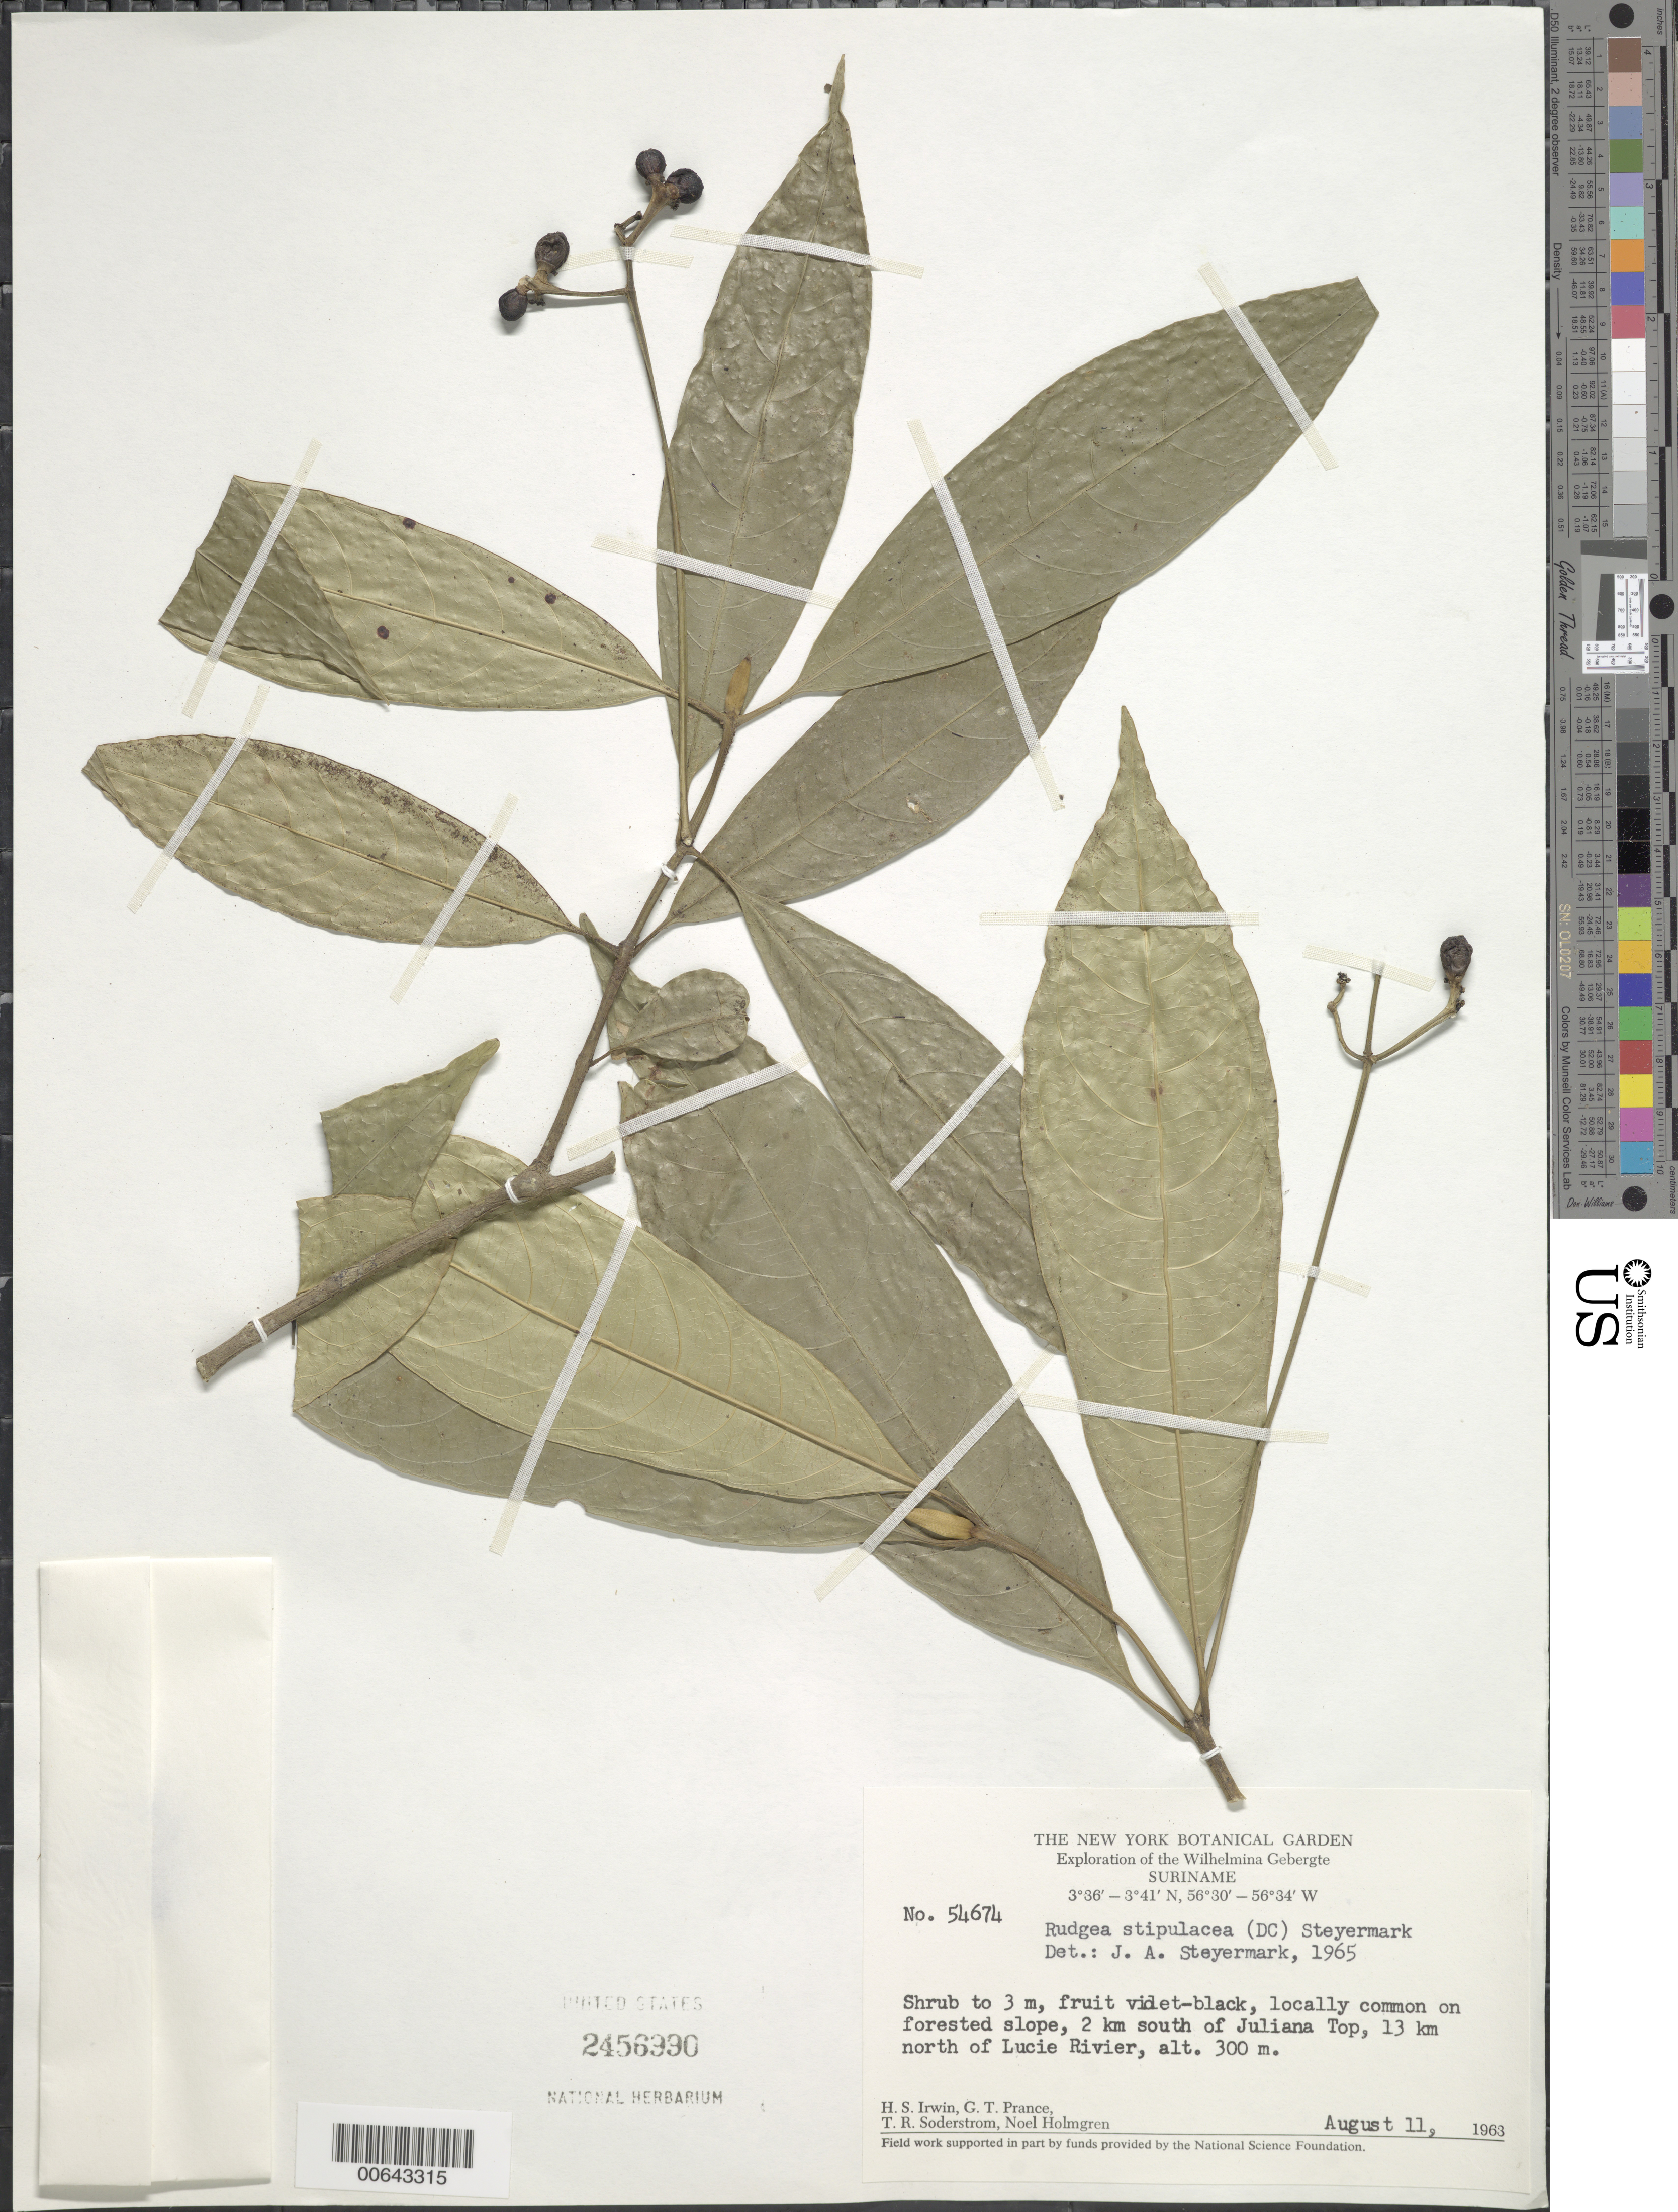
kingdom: Plantae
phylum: Tracheophyta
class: Magnoliopsida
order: Gentianales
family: Rubiaceae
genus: Rudgea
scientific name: Rudgea stipulacea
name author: (DC.) Steyerm.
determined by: Steyermark, Julian A., (VEN)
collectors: H. Irwin, G. T. Prance, T. R. Soderstrom & N. H. Holmgren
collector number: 54674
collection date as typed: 11-Aug-63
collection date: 1963-08-11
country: Suriname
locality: Wilhelminagebergte (Wilhelmina Mts.), Juliana Top, 13 km N of Lucie R.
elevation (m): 300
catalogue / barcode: US 2456990